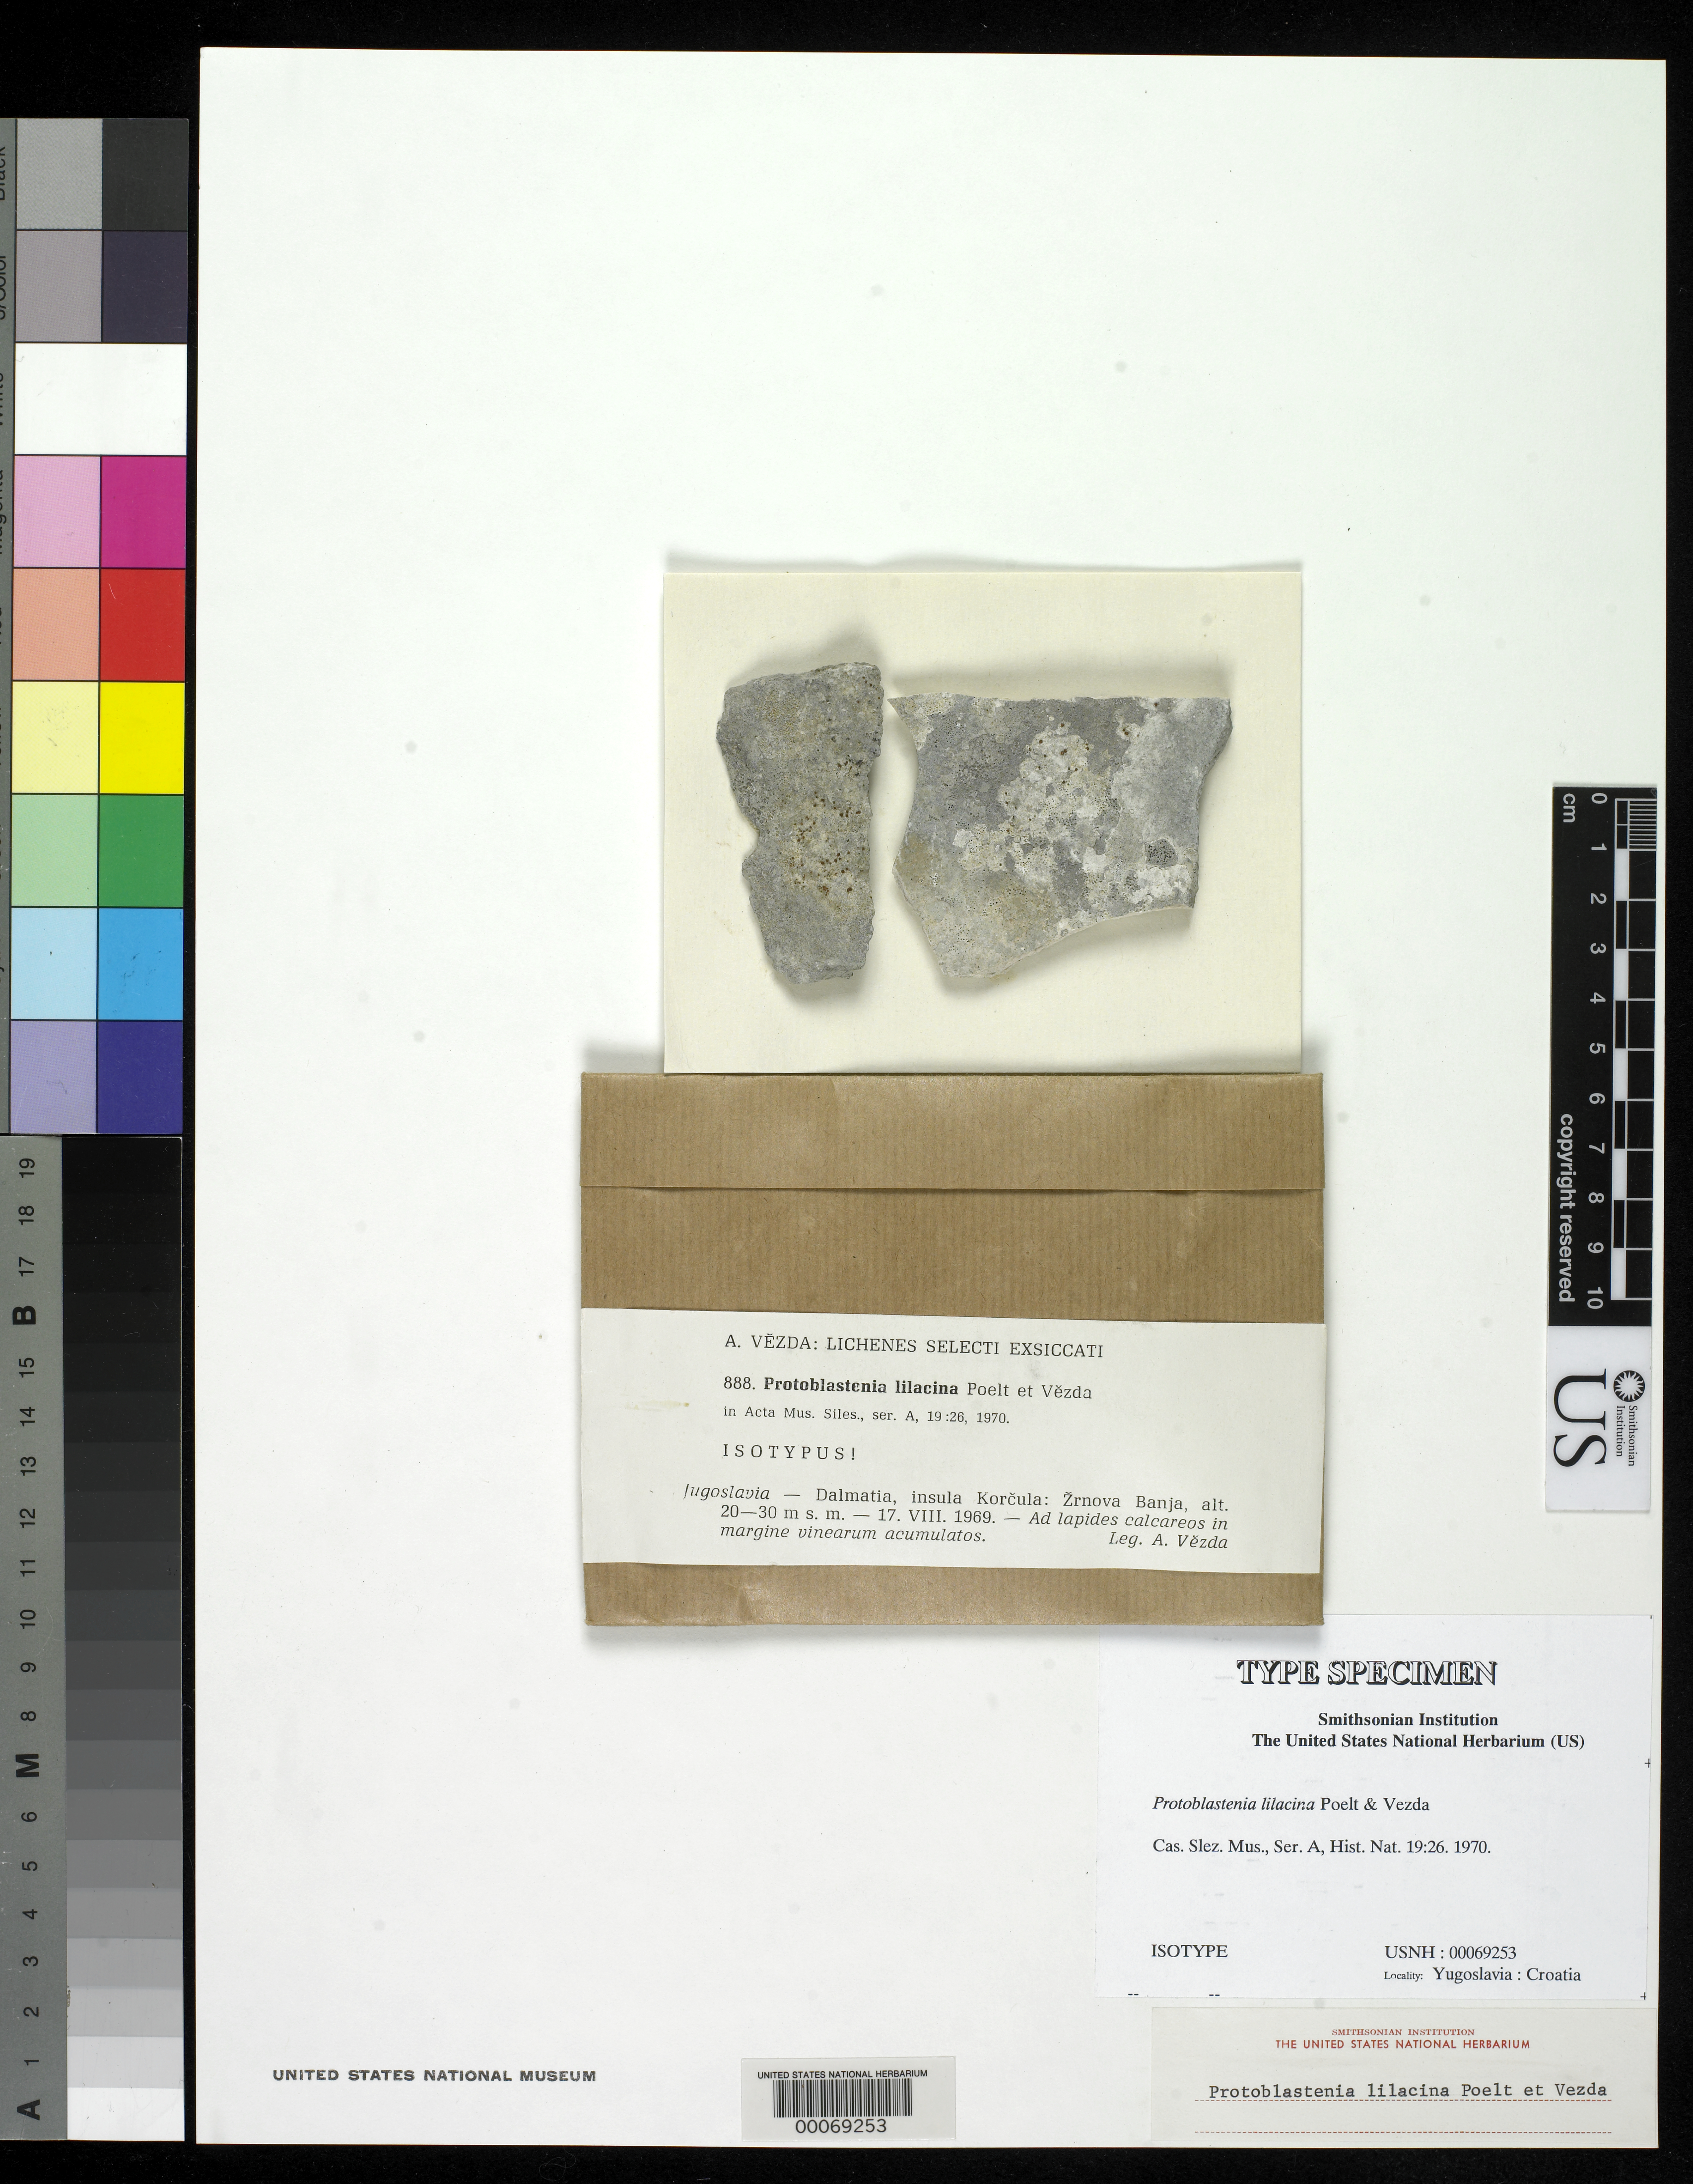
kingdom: Fungi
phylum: Ascomycota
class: Lecanoromycetes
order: Lecanorales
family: Psoraceae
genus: Protoblastenia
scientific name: Protoblastenia lilacina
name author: Poelt & Vezda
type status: Isotype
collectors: A. Vezda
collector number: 888 Vezda No.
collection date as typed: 17 Aug 1969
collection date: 1969-08-17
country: Croatia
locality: Dalmatia, Insula Korcula, Zrnova Banja. [Dalmatia, Korcula Island, Zrnova Banja.]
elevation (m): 20